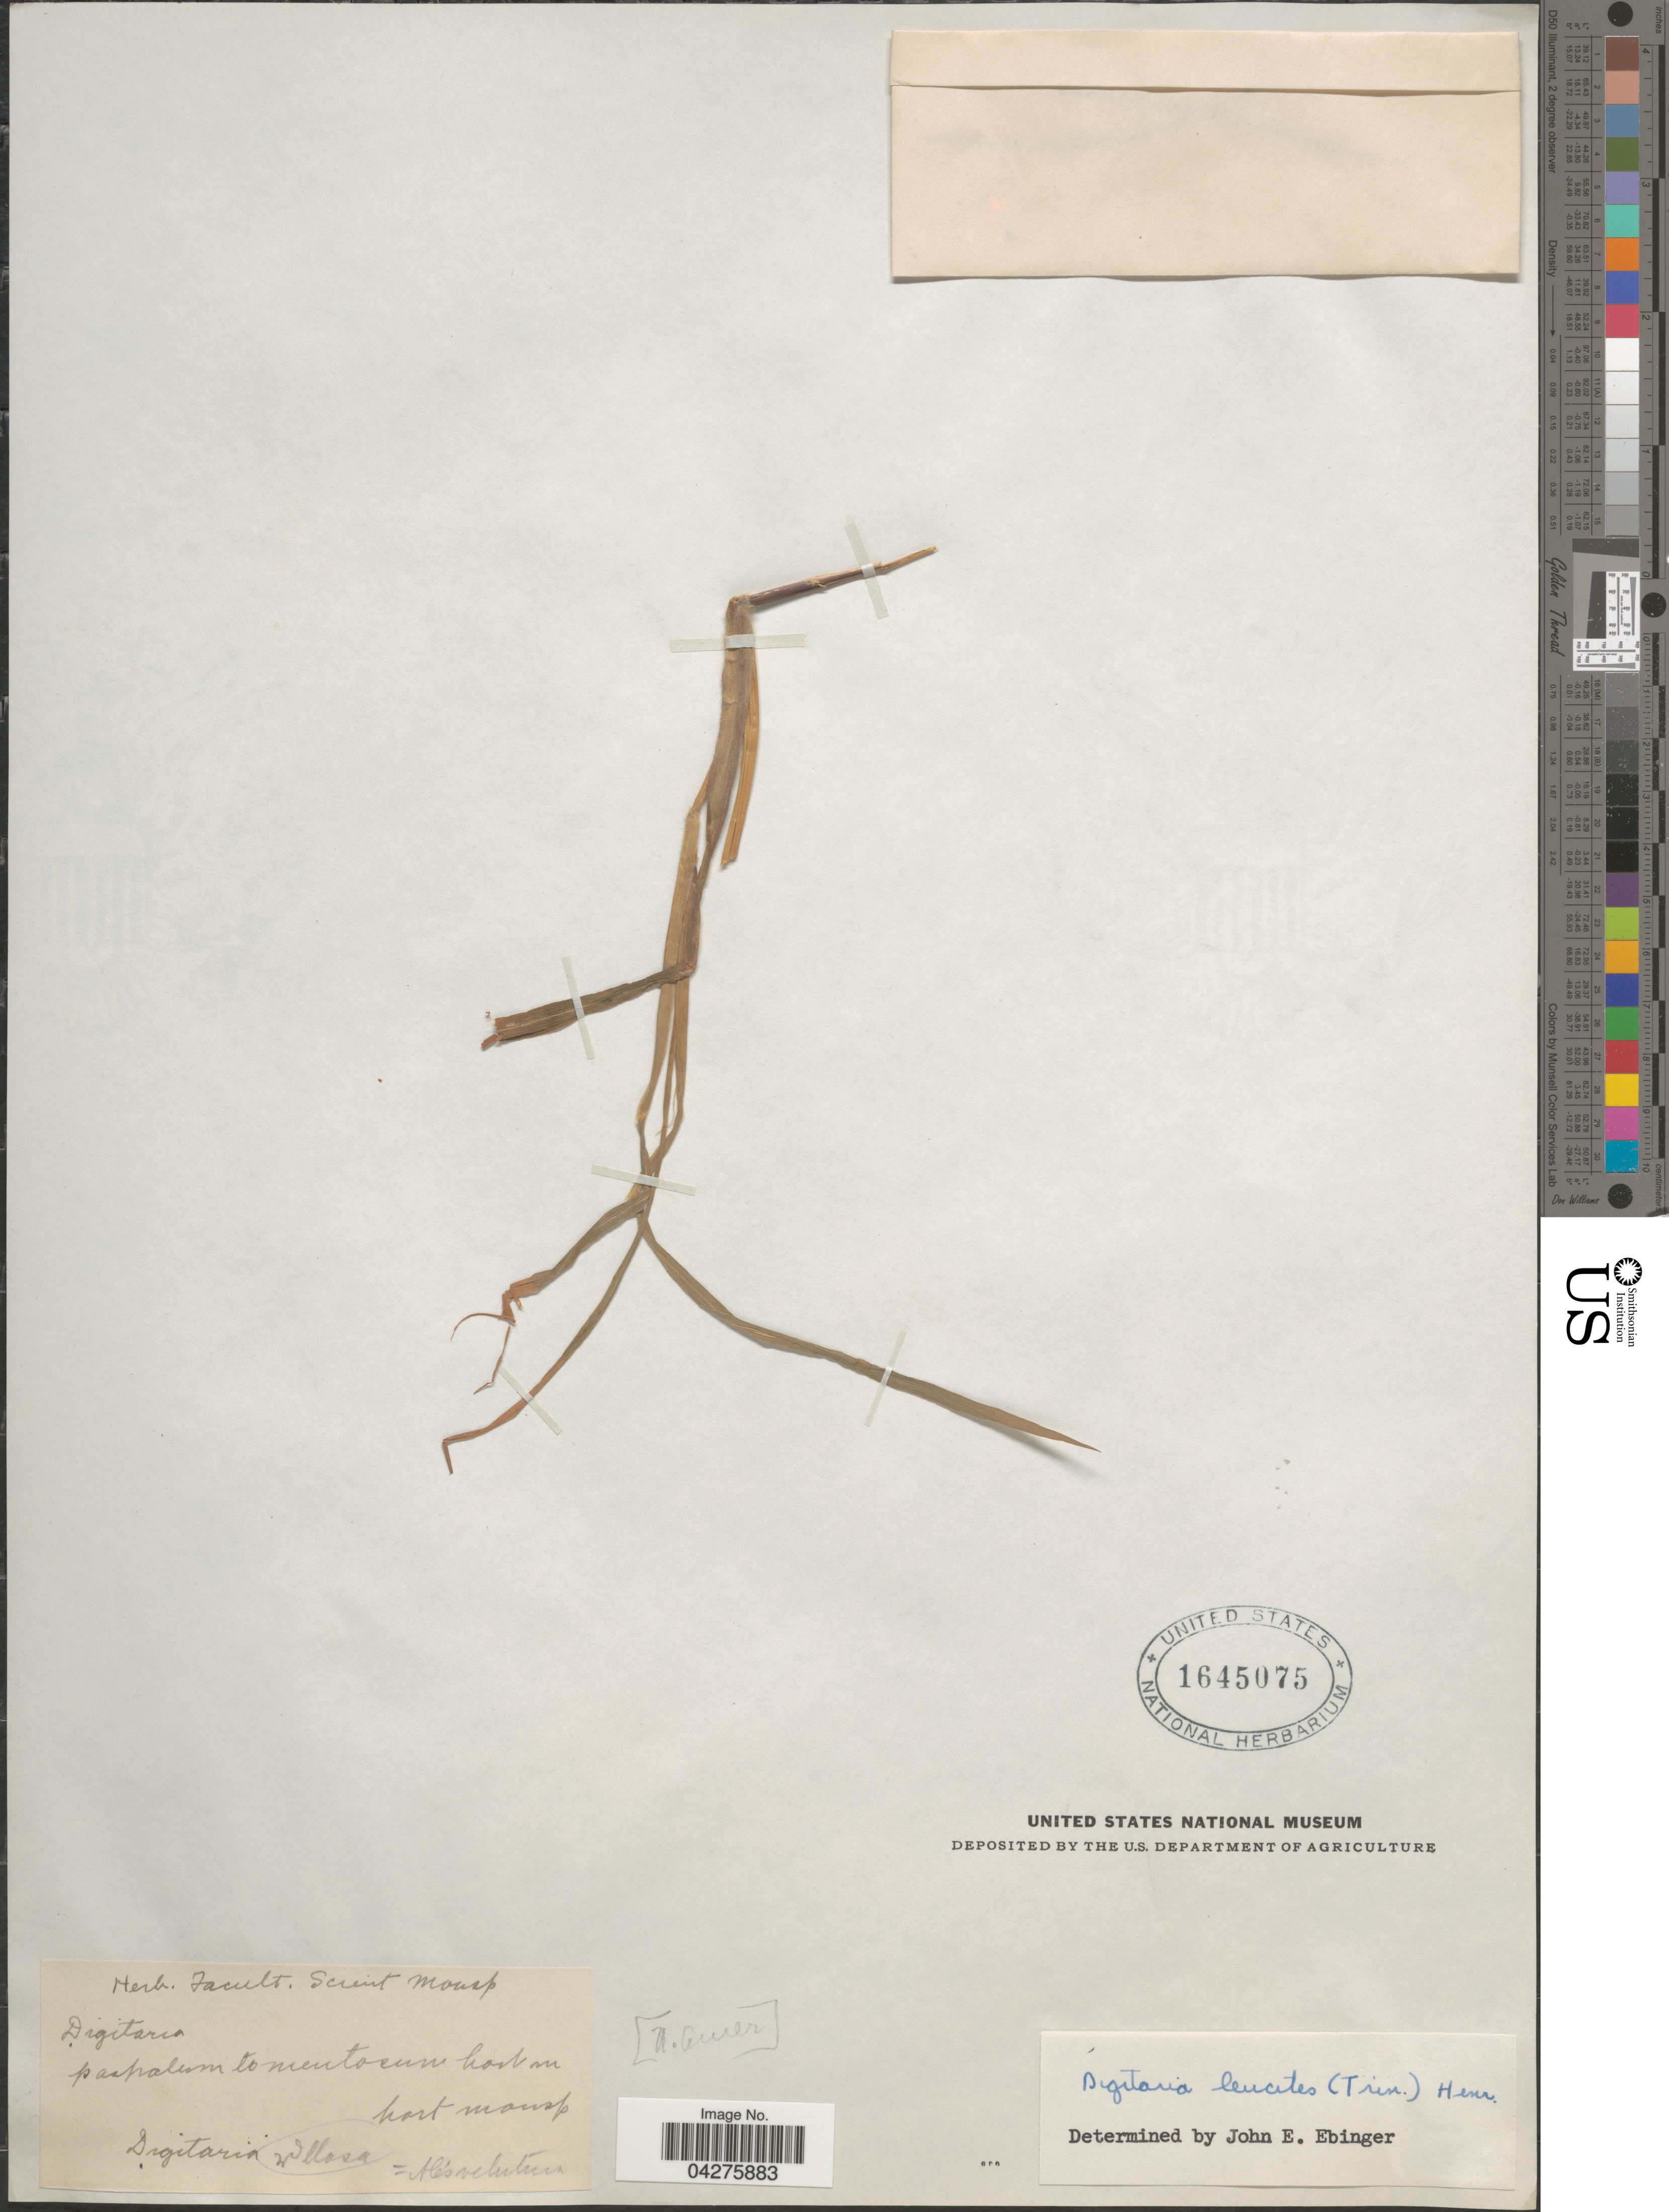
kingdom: Plantae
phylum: Tracheophyta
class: Liliopsida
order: Poales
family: Poaceae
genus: Digitaria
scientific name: Digitaria leucites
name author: (Trin.) Henr.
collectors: ex herb. Fas. Scient. Monsp.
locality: N. Amer.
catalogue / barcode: US 1645075